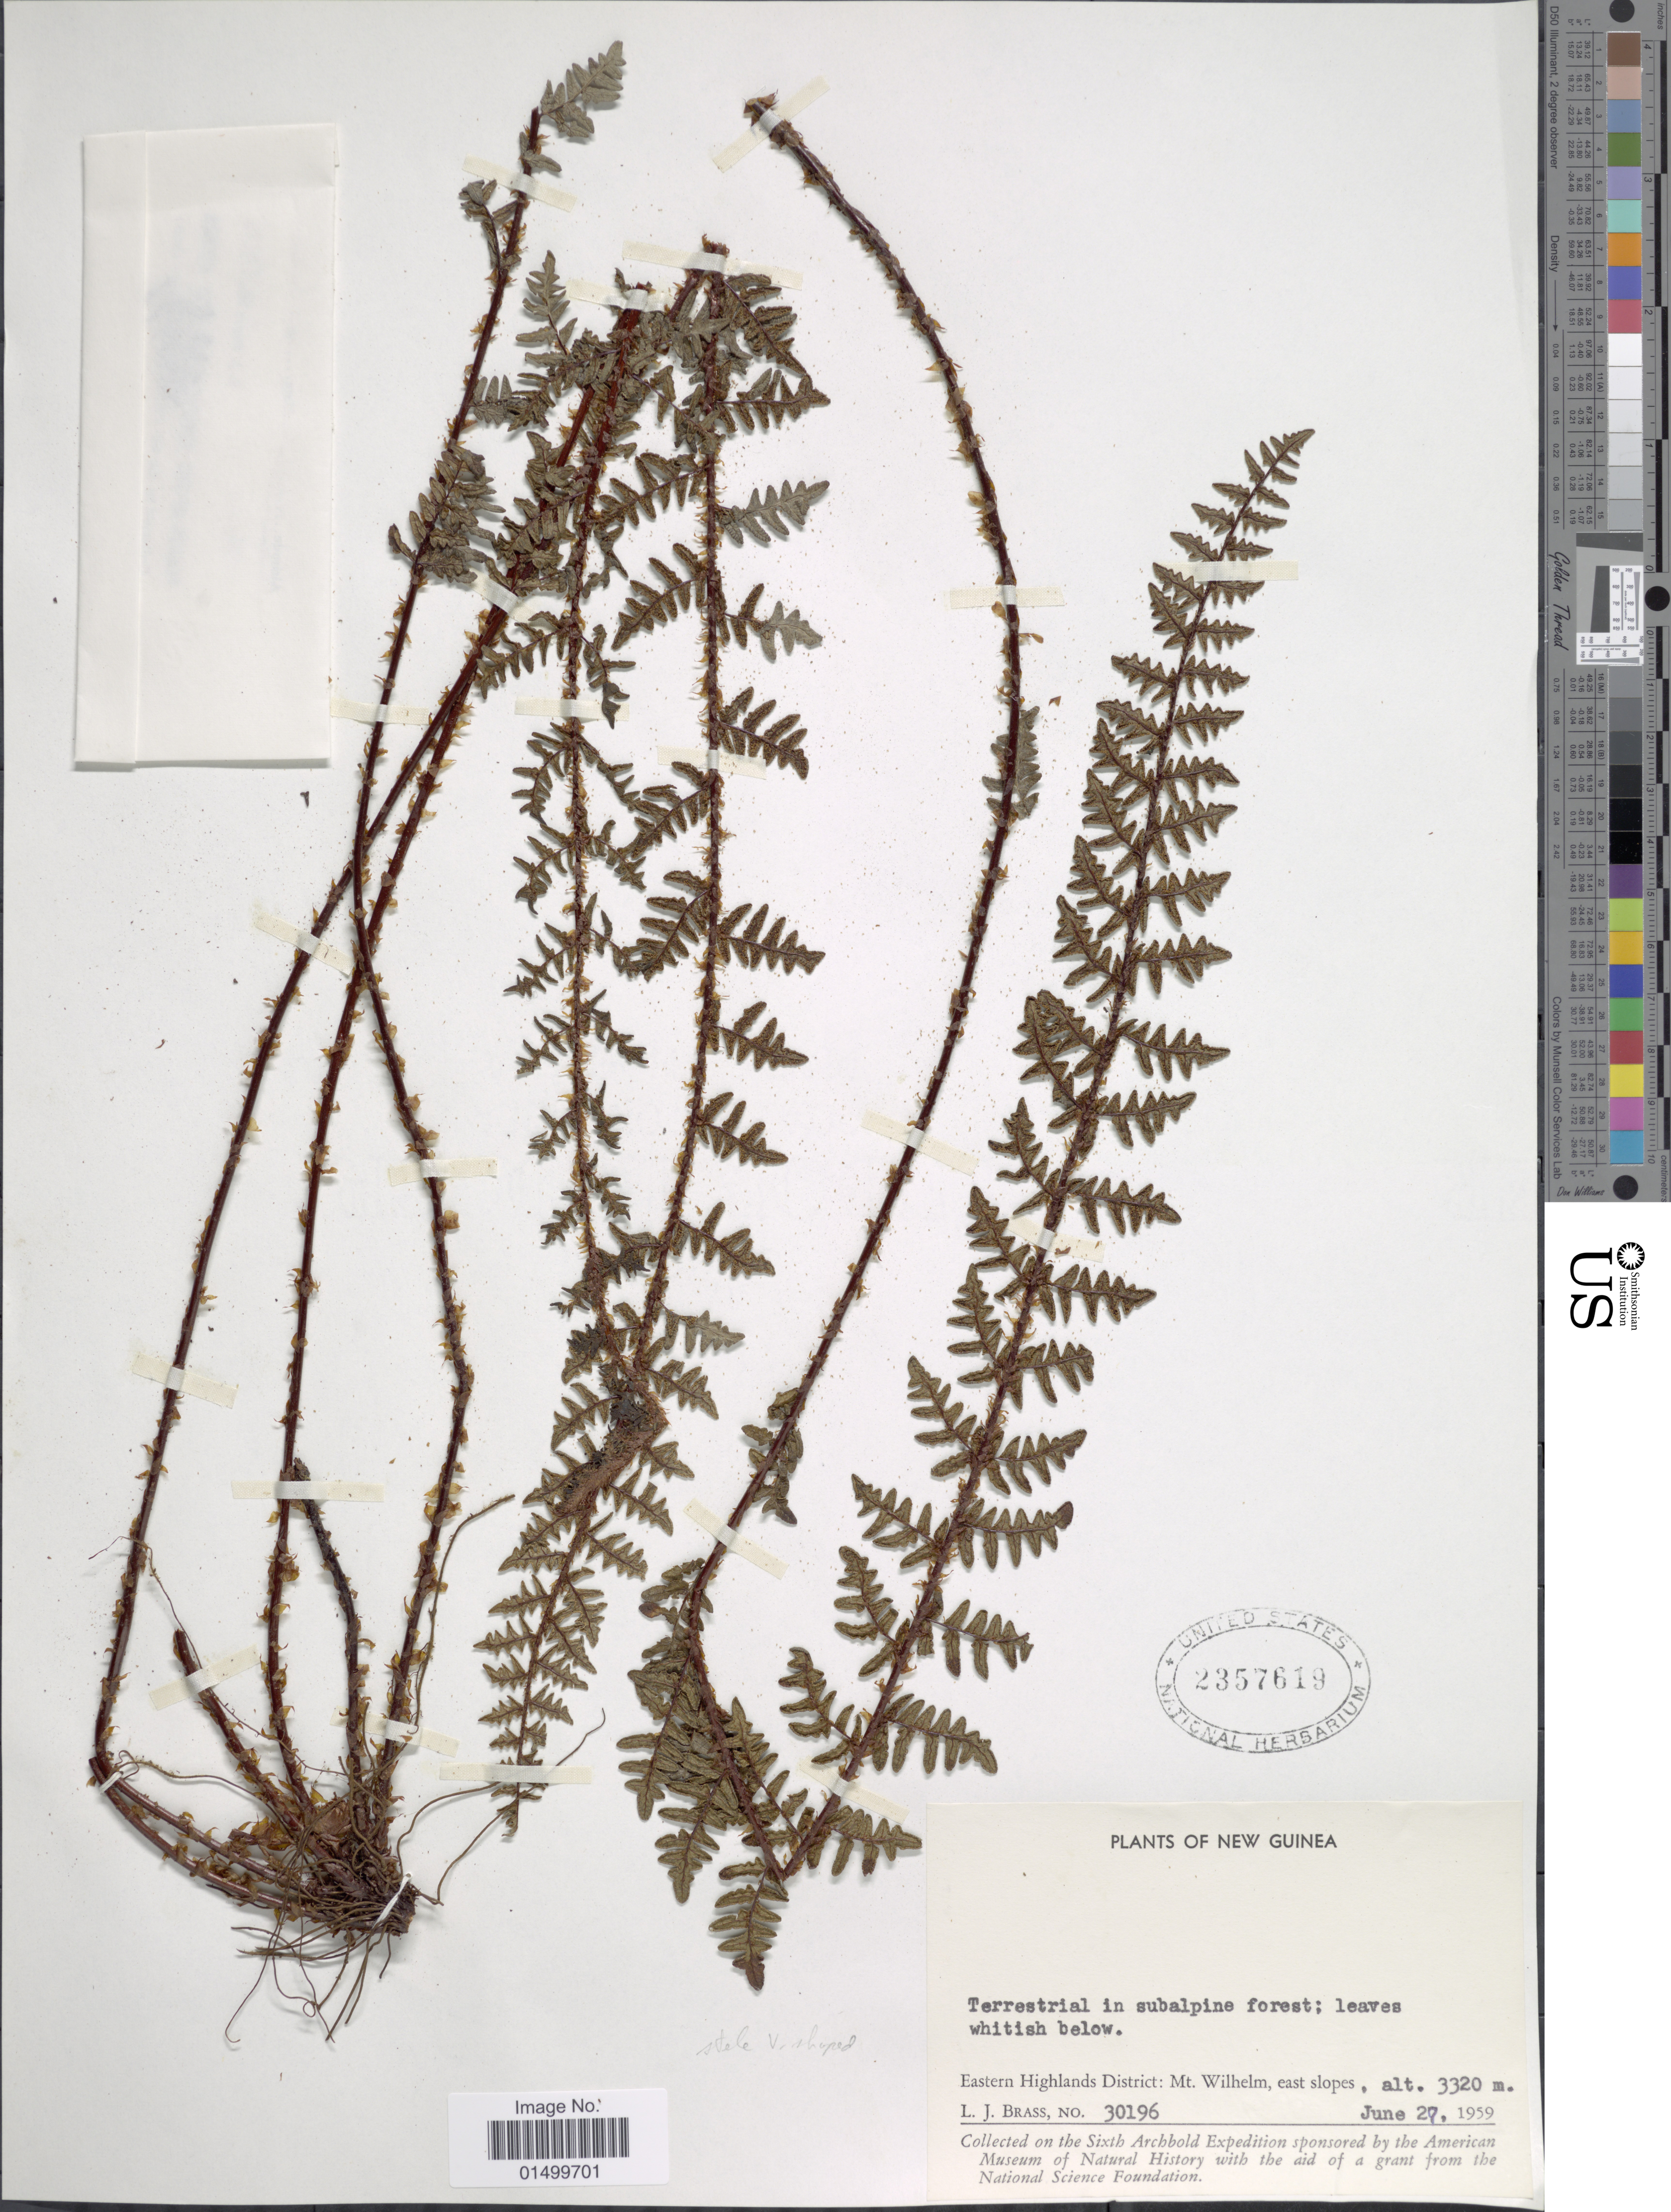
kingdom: Plantae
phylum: Tracheophyta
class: Polypodiopsida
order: Polypodiales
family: Pteridaceae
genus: Cheilanthes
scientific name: Cheilanthes papuana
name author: C. Chr.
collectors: L. J. Brass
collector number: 30196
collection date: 1959-06-29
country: Papua New Guinea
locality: Eastern Highlands District: Mt. Wilhelm, east slopes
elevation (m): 3320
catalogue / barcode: US 2357619